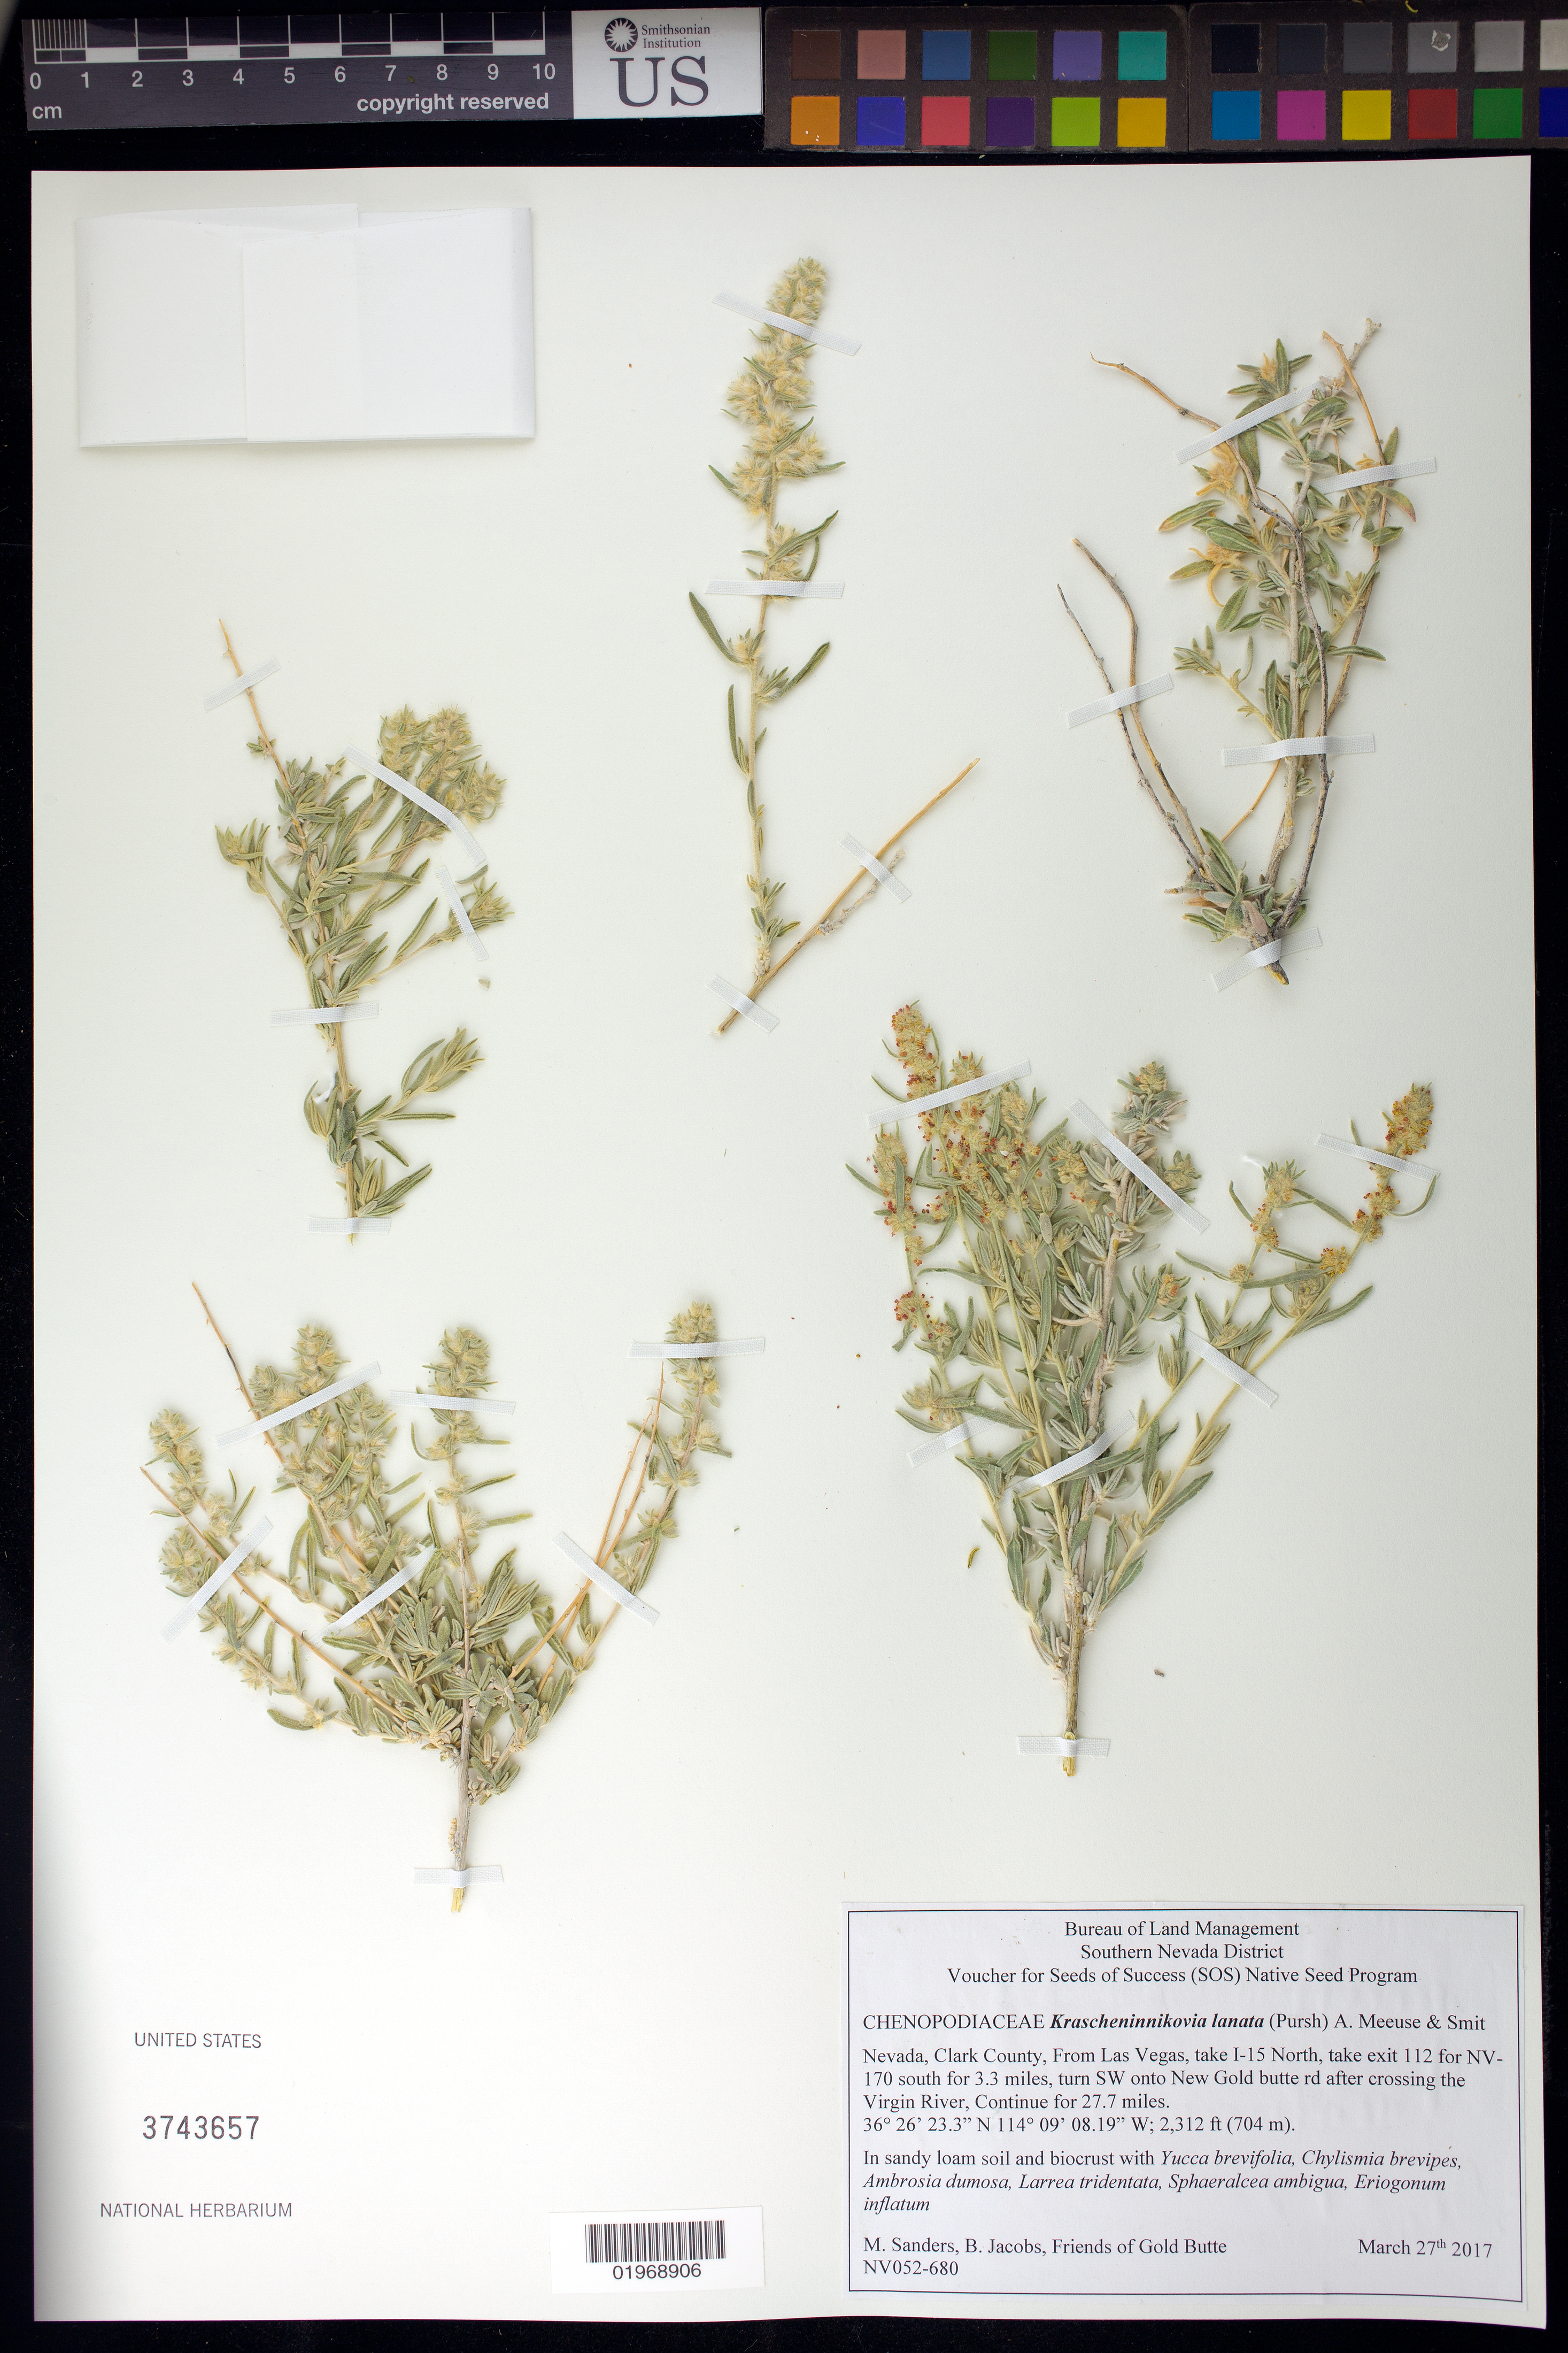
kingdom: Plantae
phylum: Tracheophyta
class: Magnoliopsida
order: Caryophyllales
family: Amaranthaceae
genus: Krascheninnikovia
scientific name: Krascheninnikovia lanata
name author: (Pursh) A. Meeuse & A.Smit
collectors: M. Sanders, B. Jacobs & Friends of Gold Butte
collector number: NV052-680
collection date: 2017-03-27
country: United States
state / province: Nevada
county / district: Clark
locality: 27.7 miles on New Gold butte rd. after crossing the Virgin River.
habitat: In sandy loam soil and biocrust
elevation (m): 705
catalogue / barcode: US 3743657